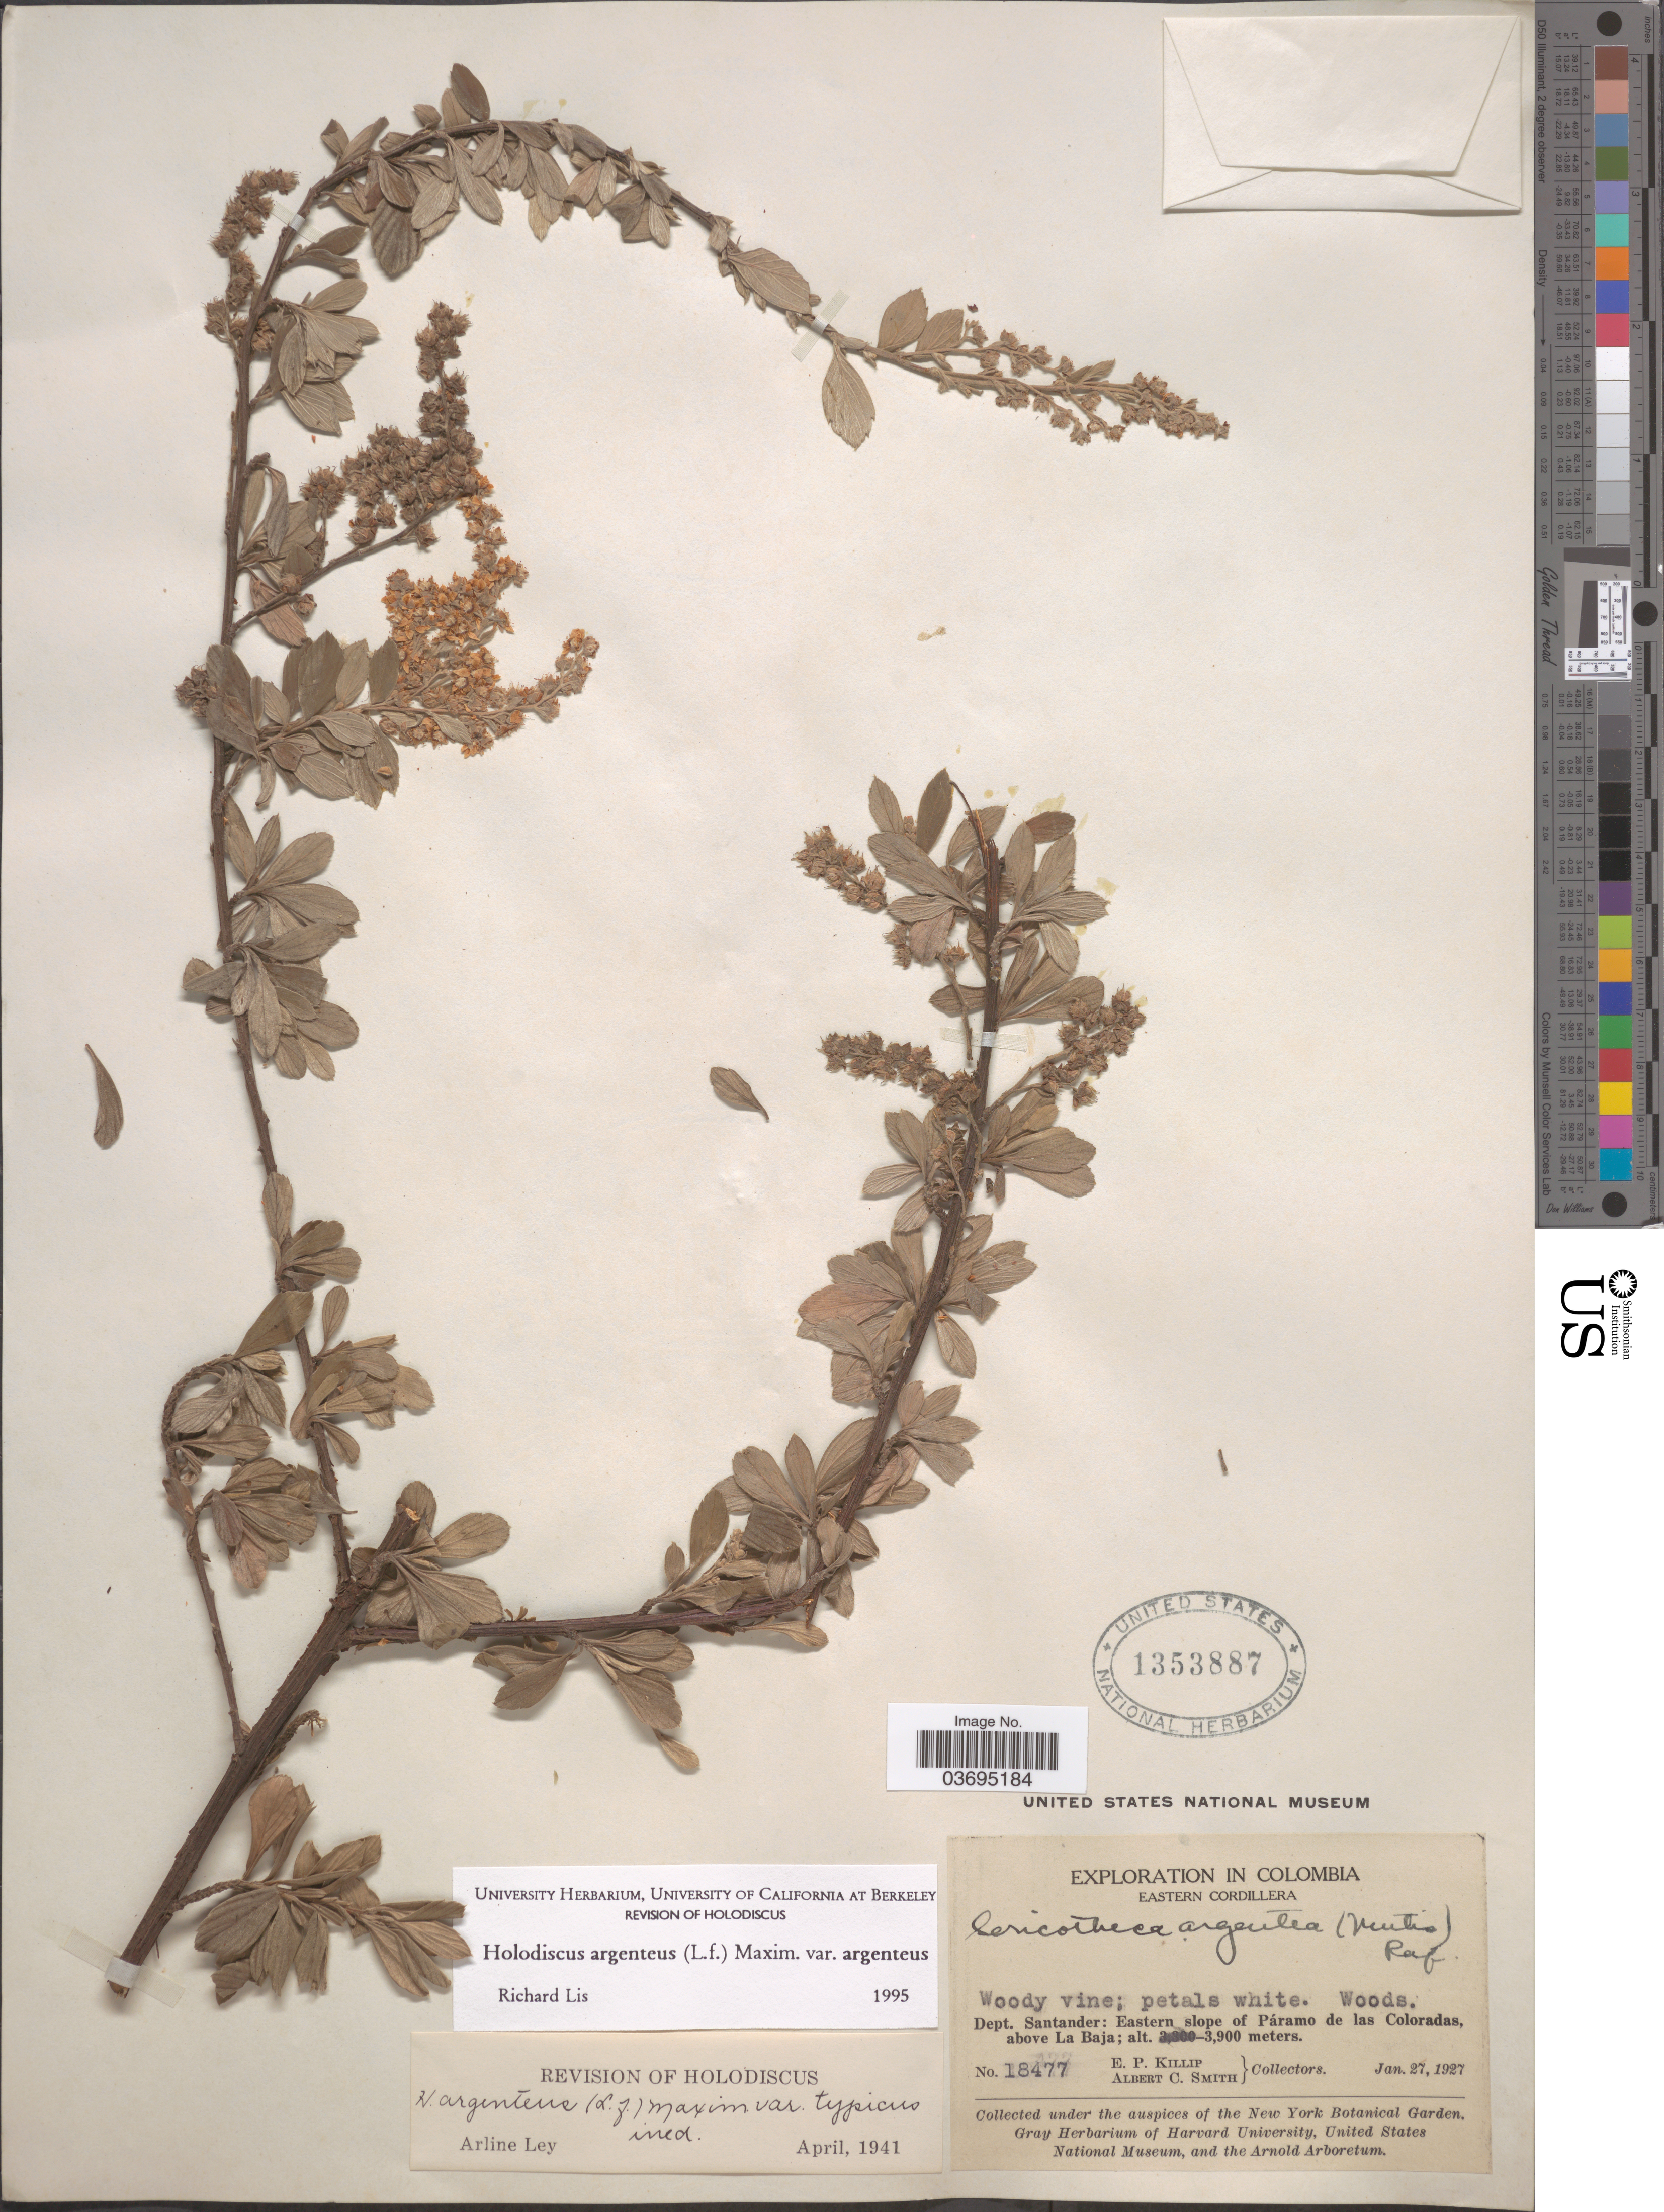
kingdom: Plantae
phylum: Tracheophyta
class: Magnoliopsida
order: Rosales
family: Rosaceae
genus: Holodiscus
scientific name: Holodiscus argenteus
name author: (L. f.) Maxim.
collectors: E. P. Killip & A. C. Smith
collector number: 18477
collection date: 1927-01-27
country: Colombia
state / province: Santander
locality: Eastern Cordillera. Dept. Santander: Eastern slope of Páramo de las Coloradas, above La Baja.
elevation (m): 3900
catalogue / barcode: US 1353887